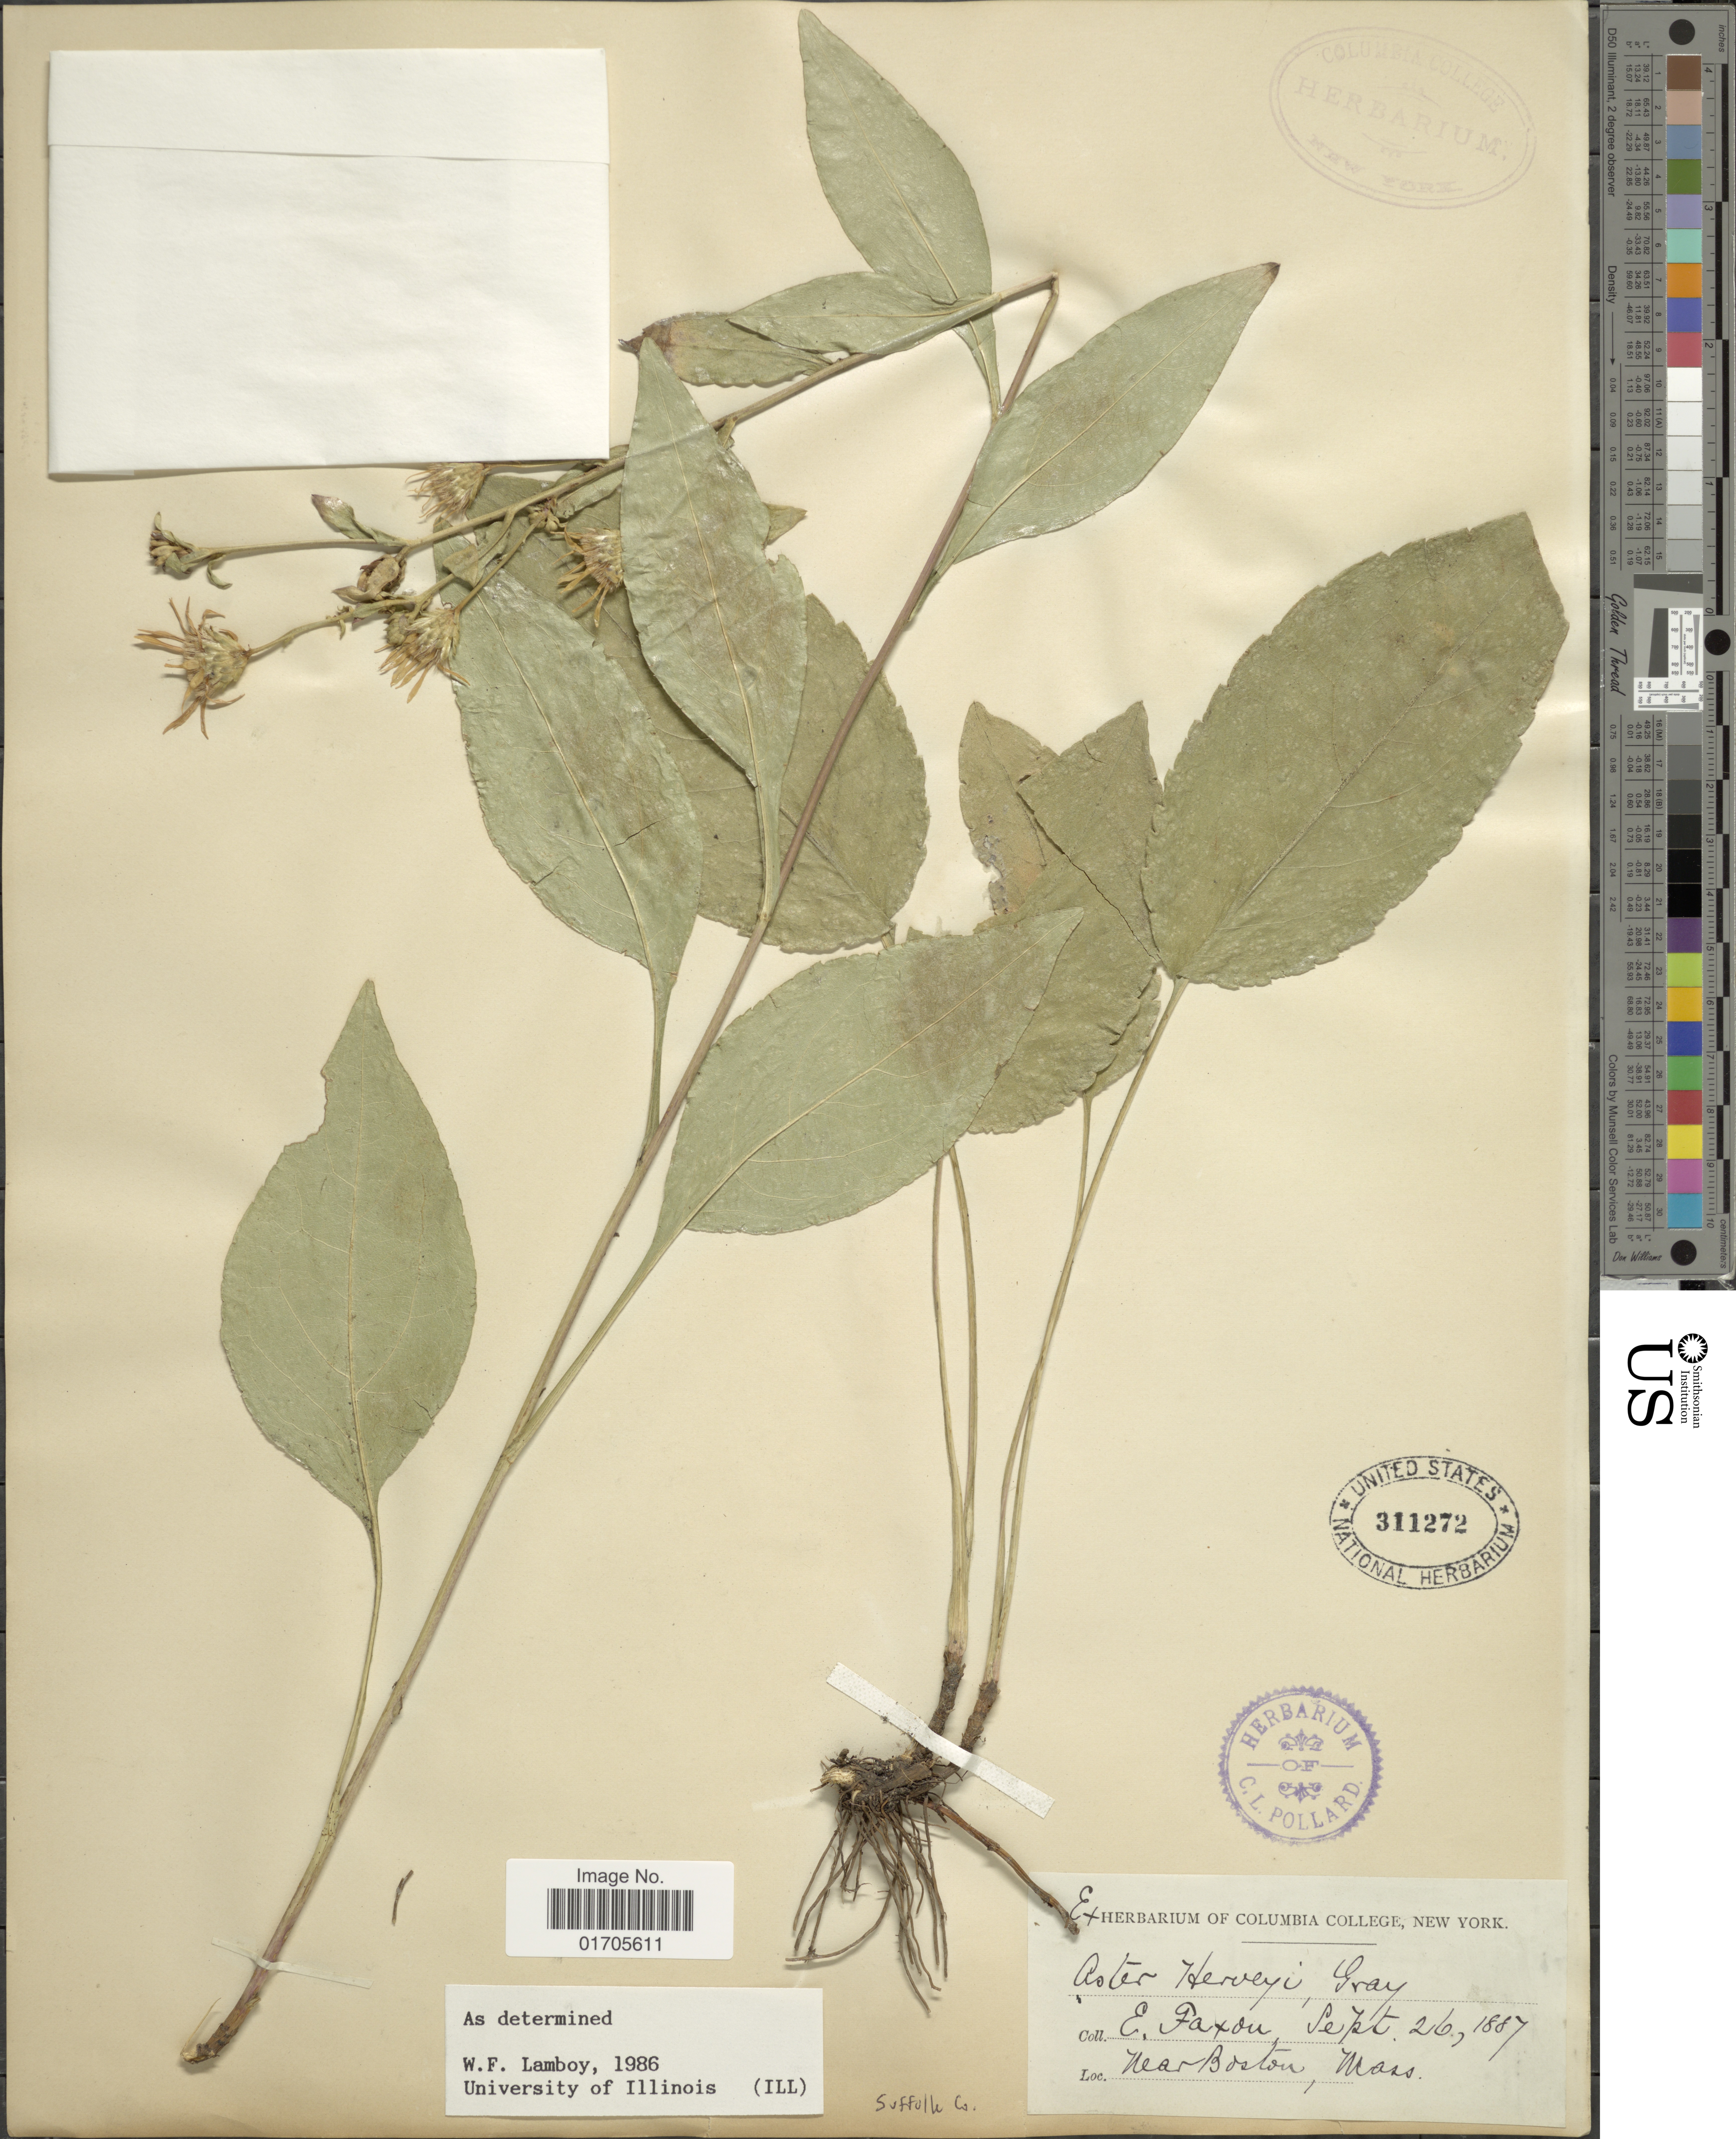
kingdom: Plantae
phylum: Tracheophyta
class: Magnoliopsida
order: Asterales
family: Asteraceae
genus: Eurybia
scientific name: Eurybia x herveyi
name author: (A. Gray) G.L. Nesom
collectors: E. Faxon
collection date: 1887-09-26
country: United States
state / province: Massachusetts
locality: Near Boston, Suffolk Co.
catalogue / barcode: US 311272